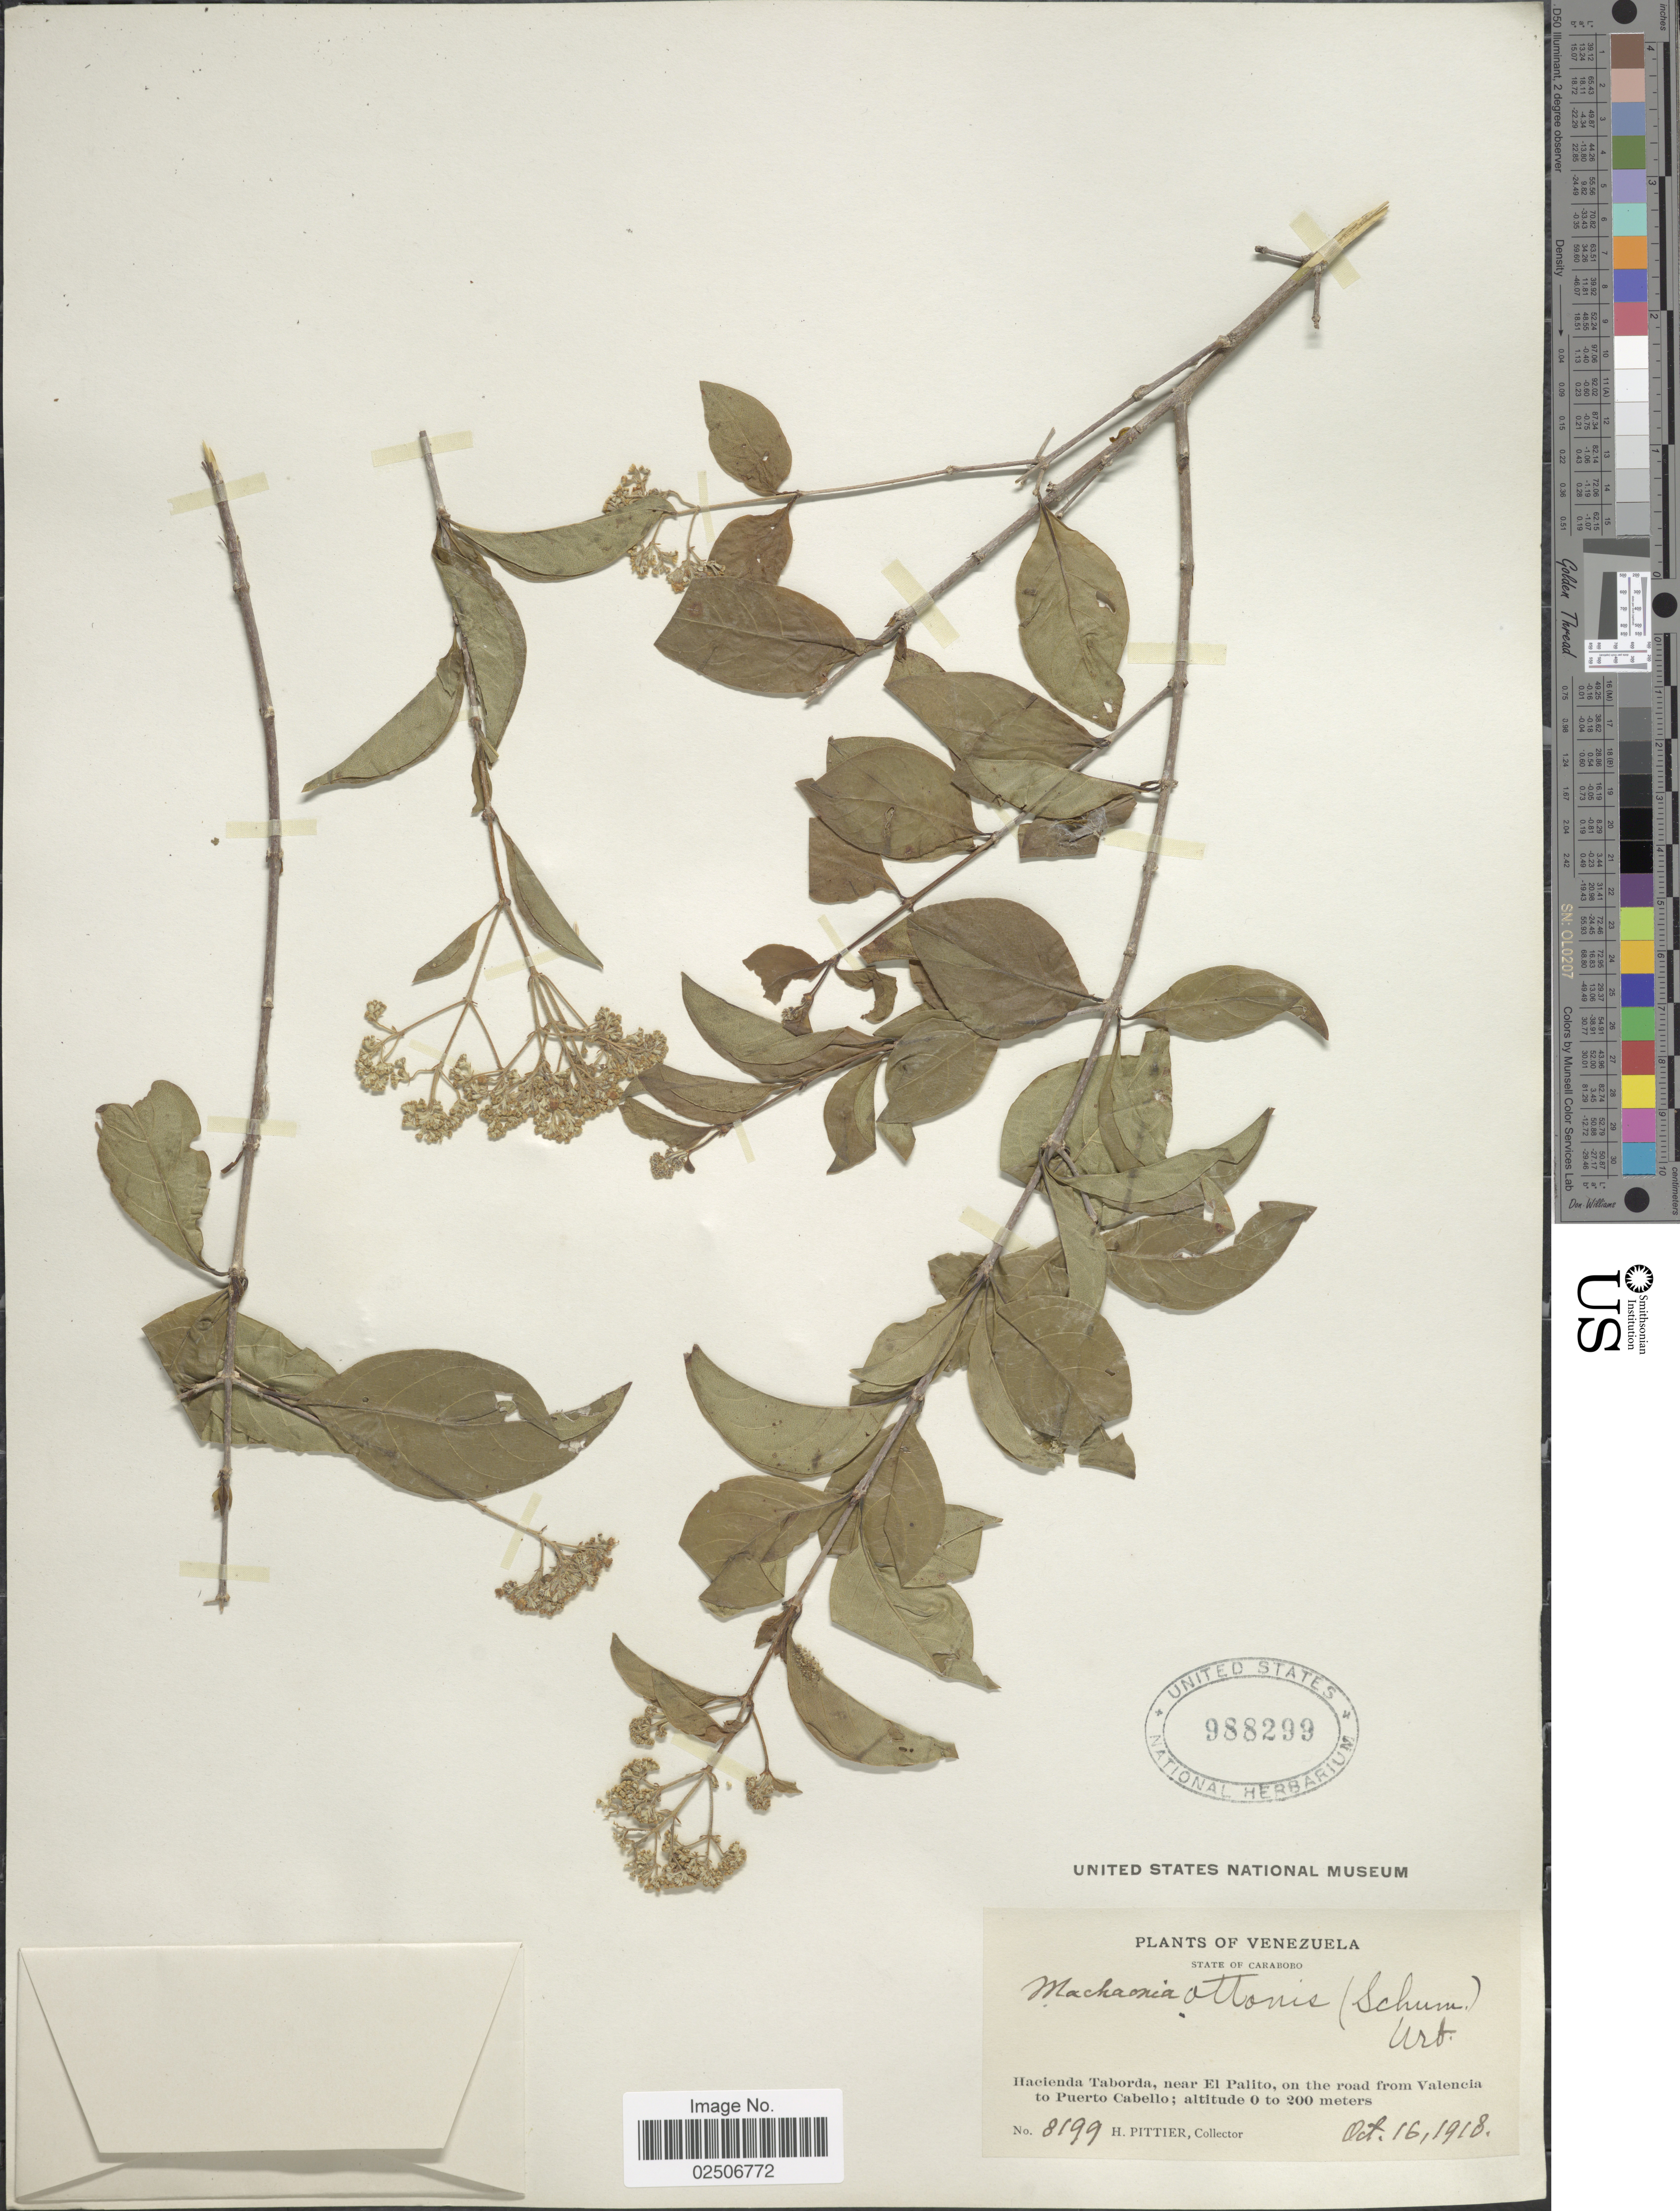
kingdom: Plantae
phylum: Tracheophyta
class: Magnoliopsida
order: Gentianales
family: Rubiaceae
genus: Machaonia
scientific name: Machaonia ottonis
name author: (K. Schum.) Urb.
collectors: H. F. Pittier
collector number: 8199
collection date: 1918-10-16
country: Venezuela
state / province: Carabobo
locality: Hacienda Taborda, near El Palito, on the road from Valencia to Puerto Cabello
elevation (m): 0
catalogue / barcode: US 988299